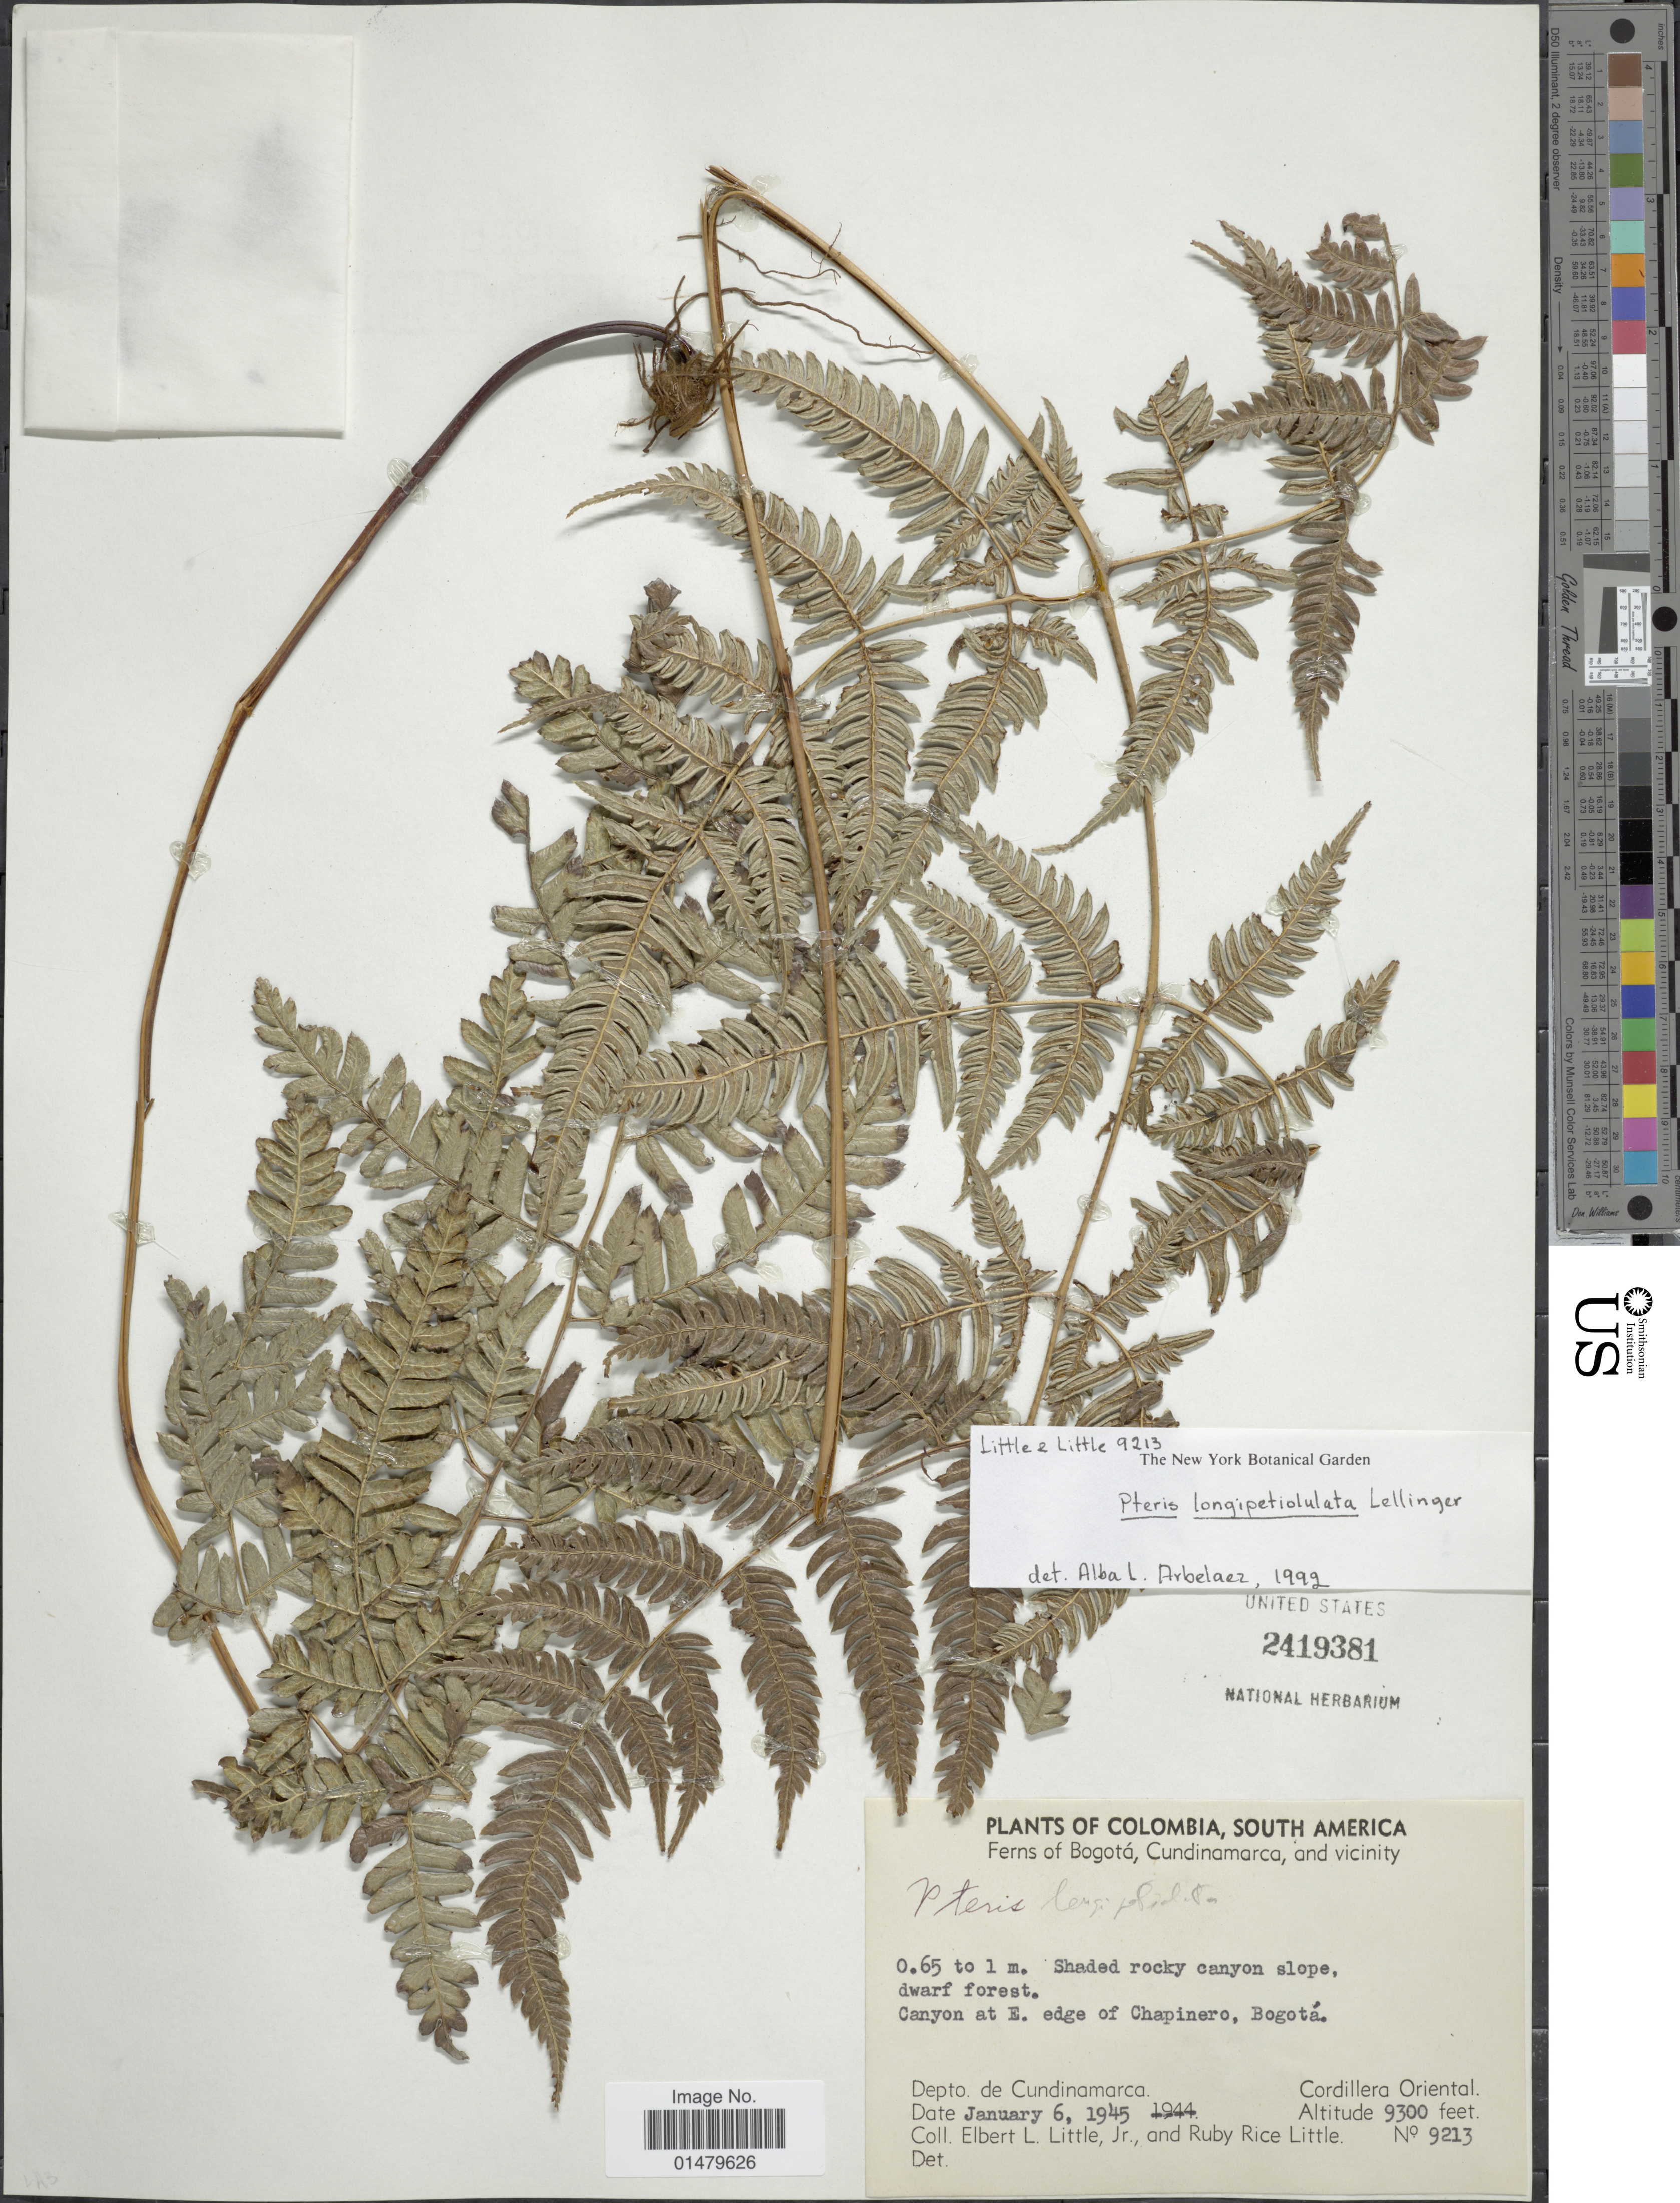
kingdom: Plantae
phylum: Tracheophyta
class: Polypodiopsida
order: Polypodiales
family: Pteridaceae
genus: Pteris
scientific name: Pteris longipetiololata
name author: Lellinger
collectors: E. L. Little & R. R. Little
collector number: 9213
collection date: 1945-01-06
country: Colombia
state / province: Cundinamarca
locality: Ferns of Bogota, Cundinamarca, and vicinity. Canyon at E. edge of Chapinero, Bogota.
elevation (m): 2835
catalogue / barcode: US 2419381